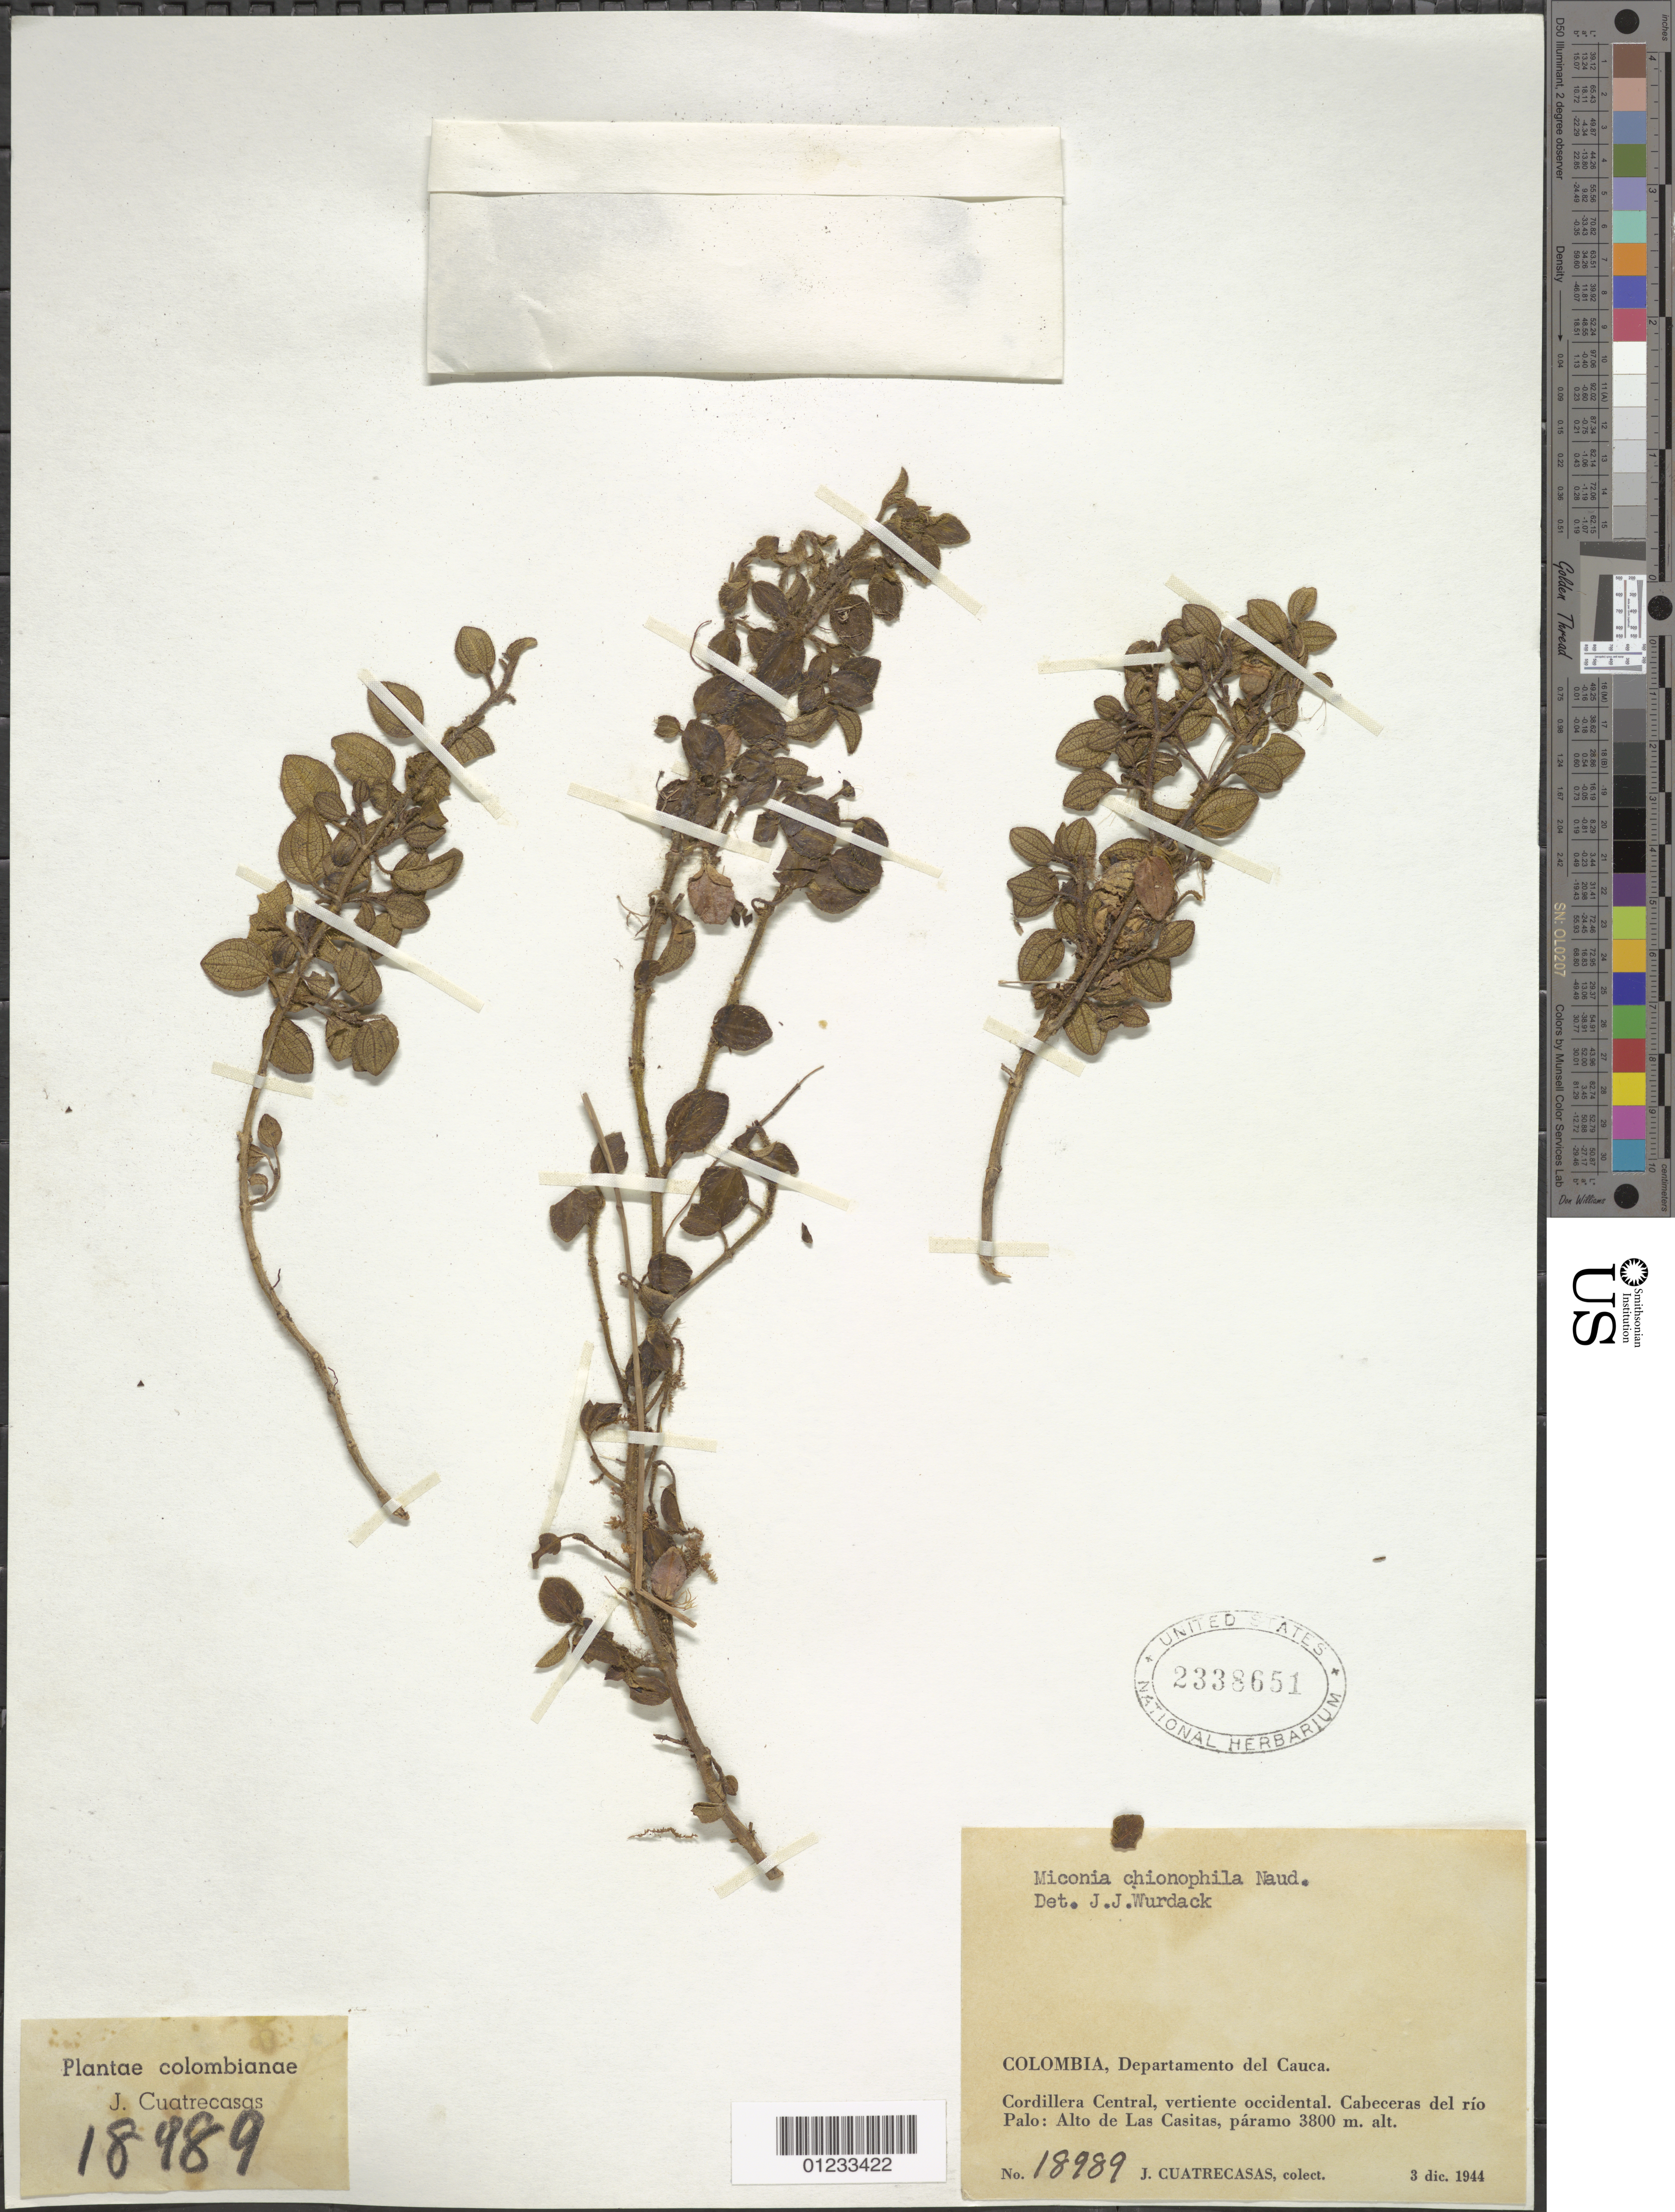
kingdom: Plantae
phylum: Tracheophyta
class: Magnoliopsida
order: Myrtales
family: Melastomataceae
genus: Miconia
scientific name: Miconia centrodesma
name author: Naudin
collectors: J. Cuatrecasas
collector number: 18989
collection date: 1944-12-03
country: Colombia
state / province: Cauca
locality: Cordillera Central, vertiente occidental, Cabeceras del río Palo: Alto de Las Casitas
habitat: paramo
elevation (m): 3800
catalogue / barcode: US 2338651